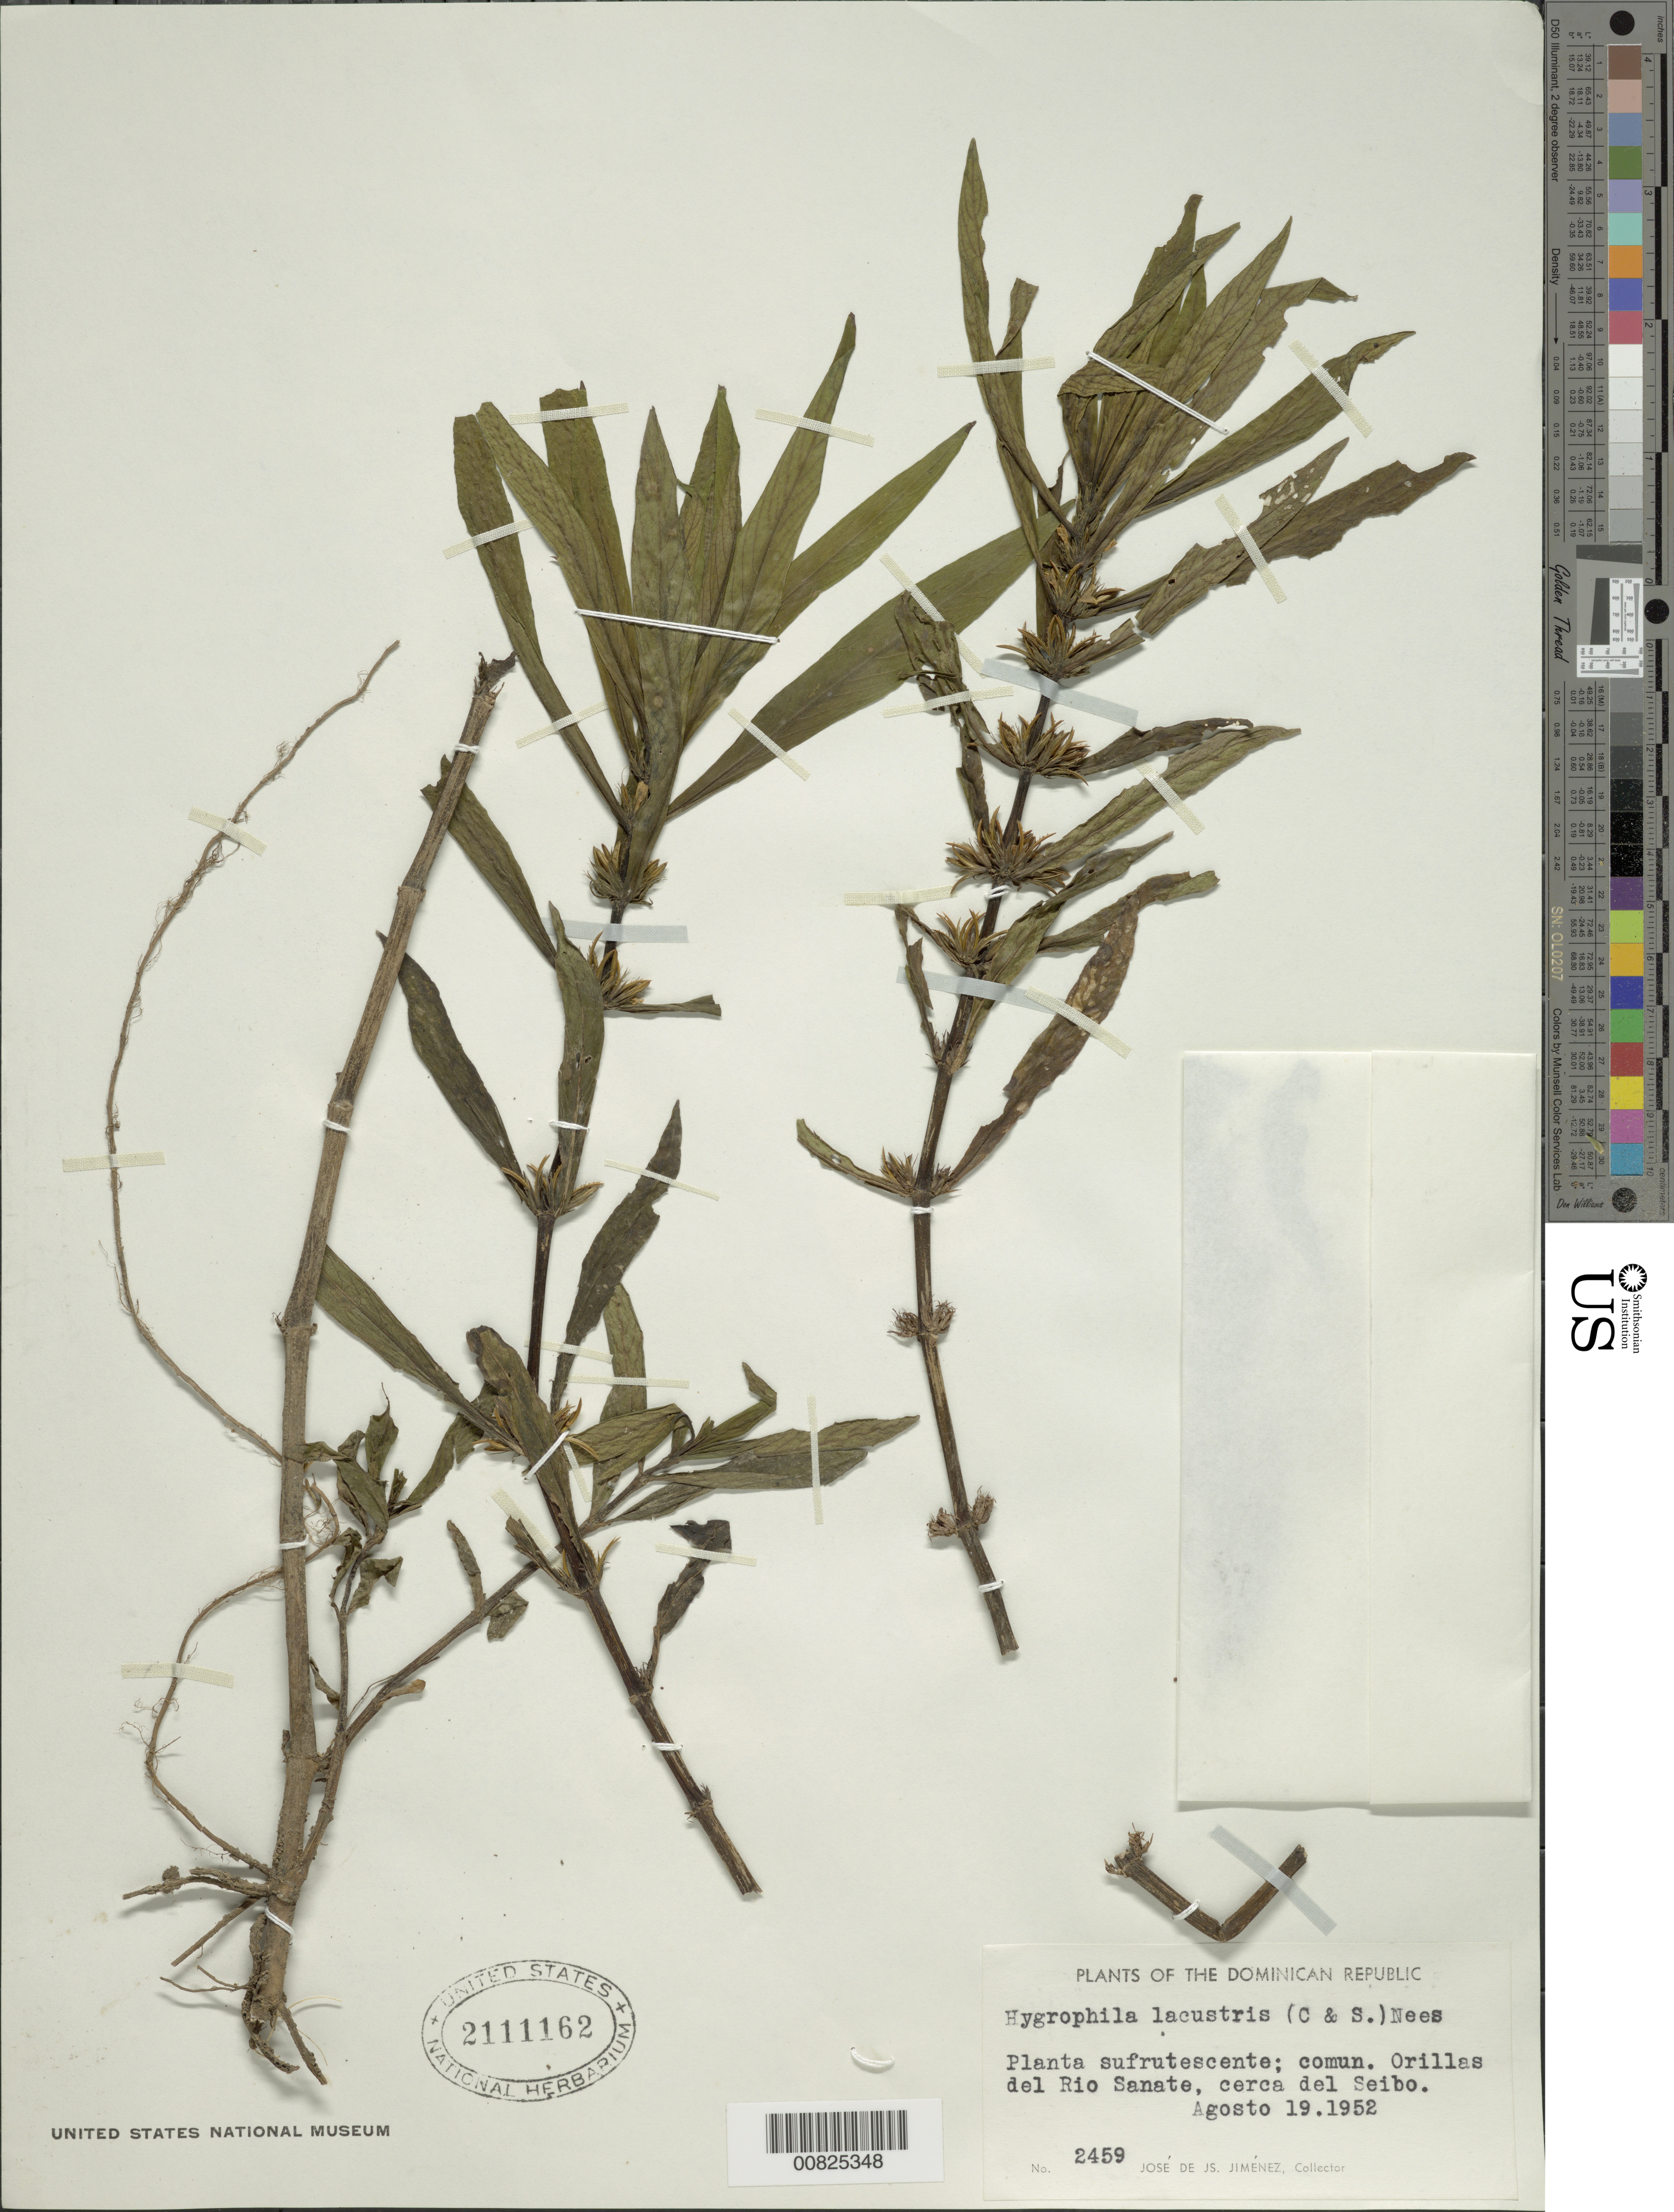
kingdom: Plantae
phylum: Tracheophyta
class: Magnoliopsida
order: Lamiales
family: Acanthaceae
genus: Hygrophila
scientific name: Hygrophila costata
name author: Nees & T. Nees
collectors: J. J. Jiménez Almonte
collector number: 2459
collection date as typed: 19 Aug 1952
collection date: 1952-08-19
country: Dominican Republic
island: Hispaniola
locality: Rio Sanate, cerca del Seibo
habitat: Orillas del rio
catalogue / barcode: US 2111162